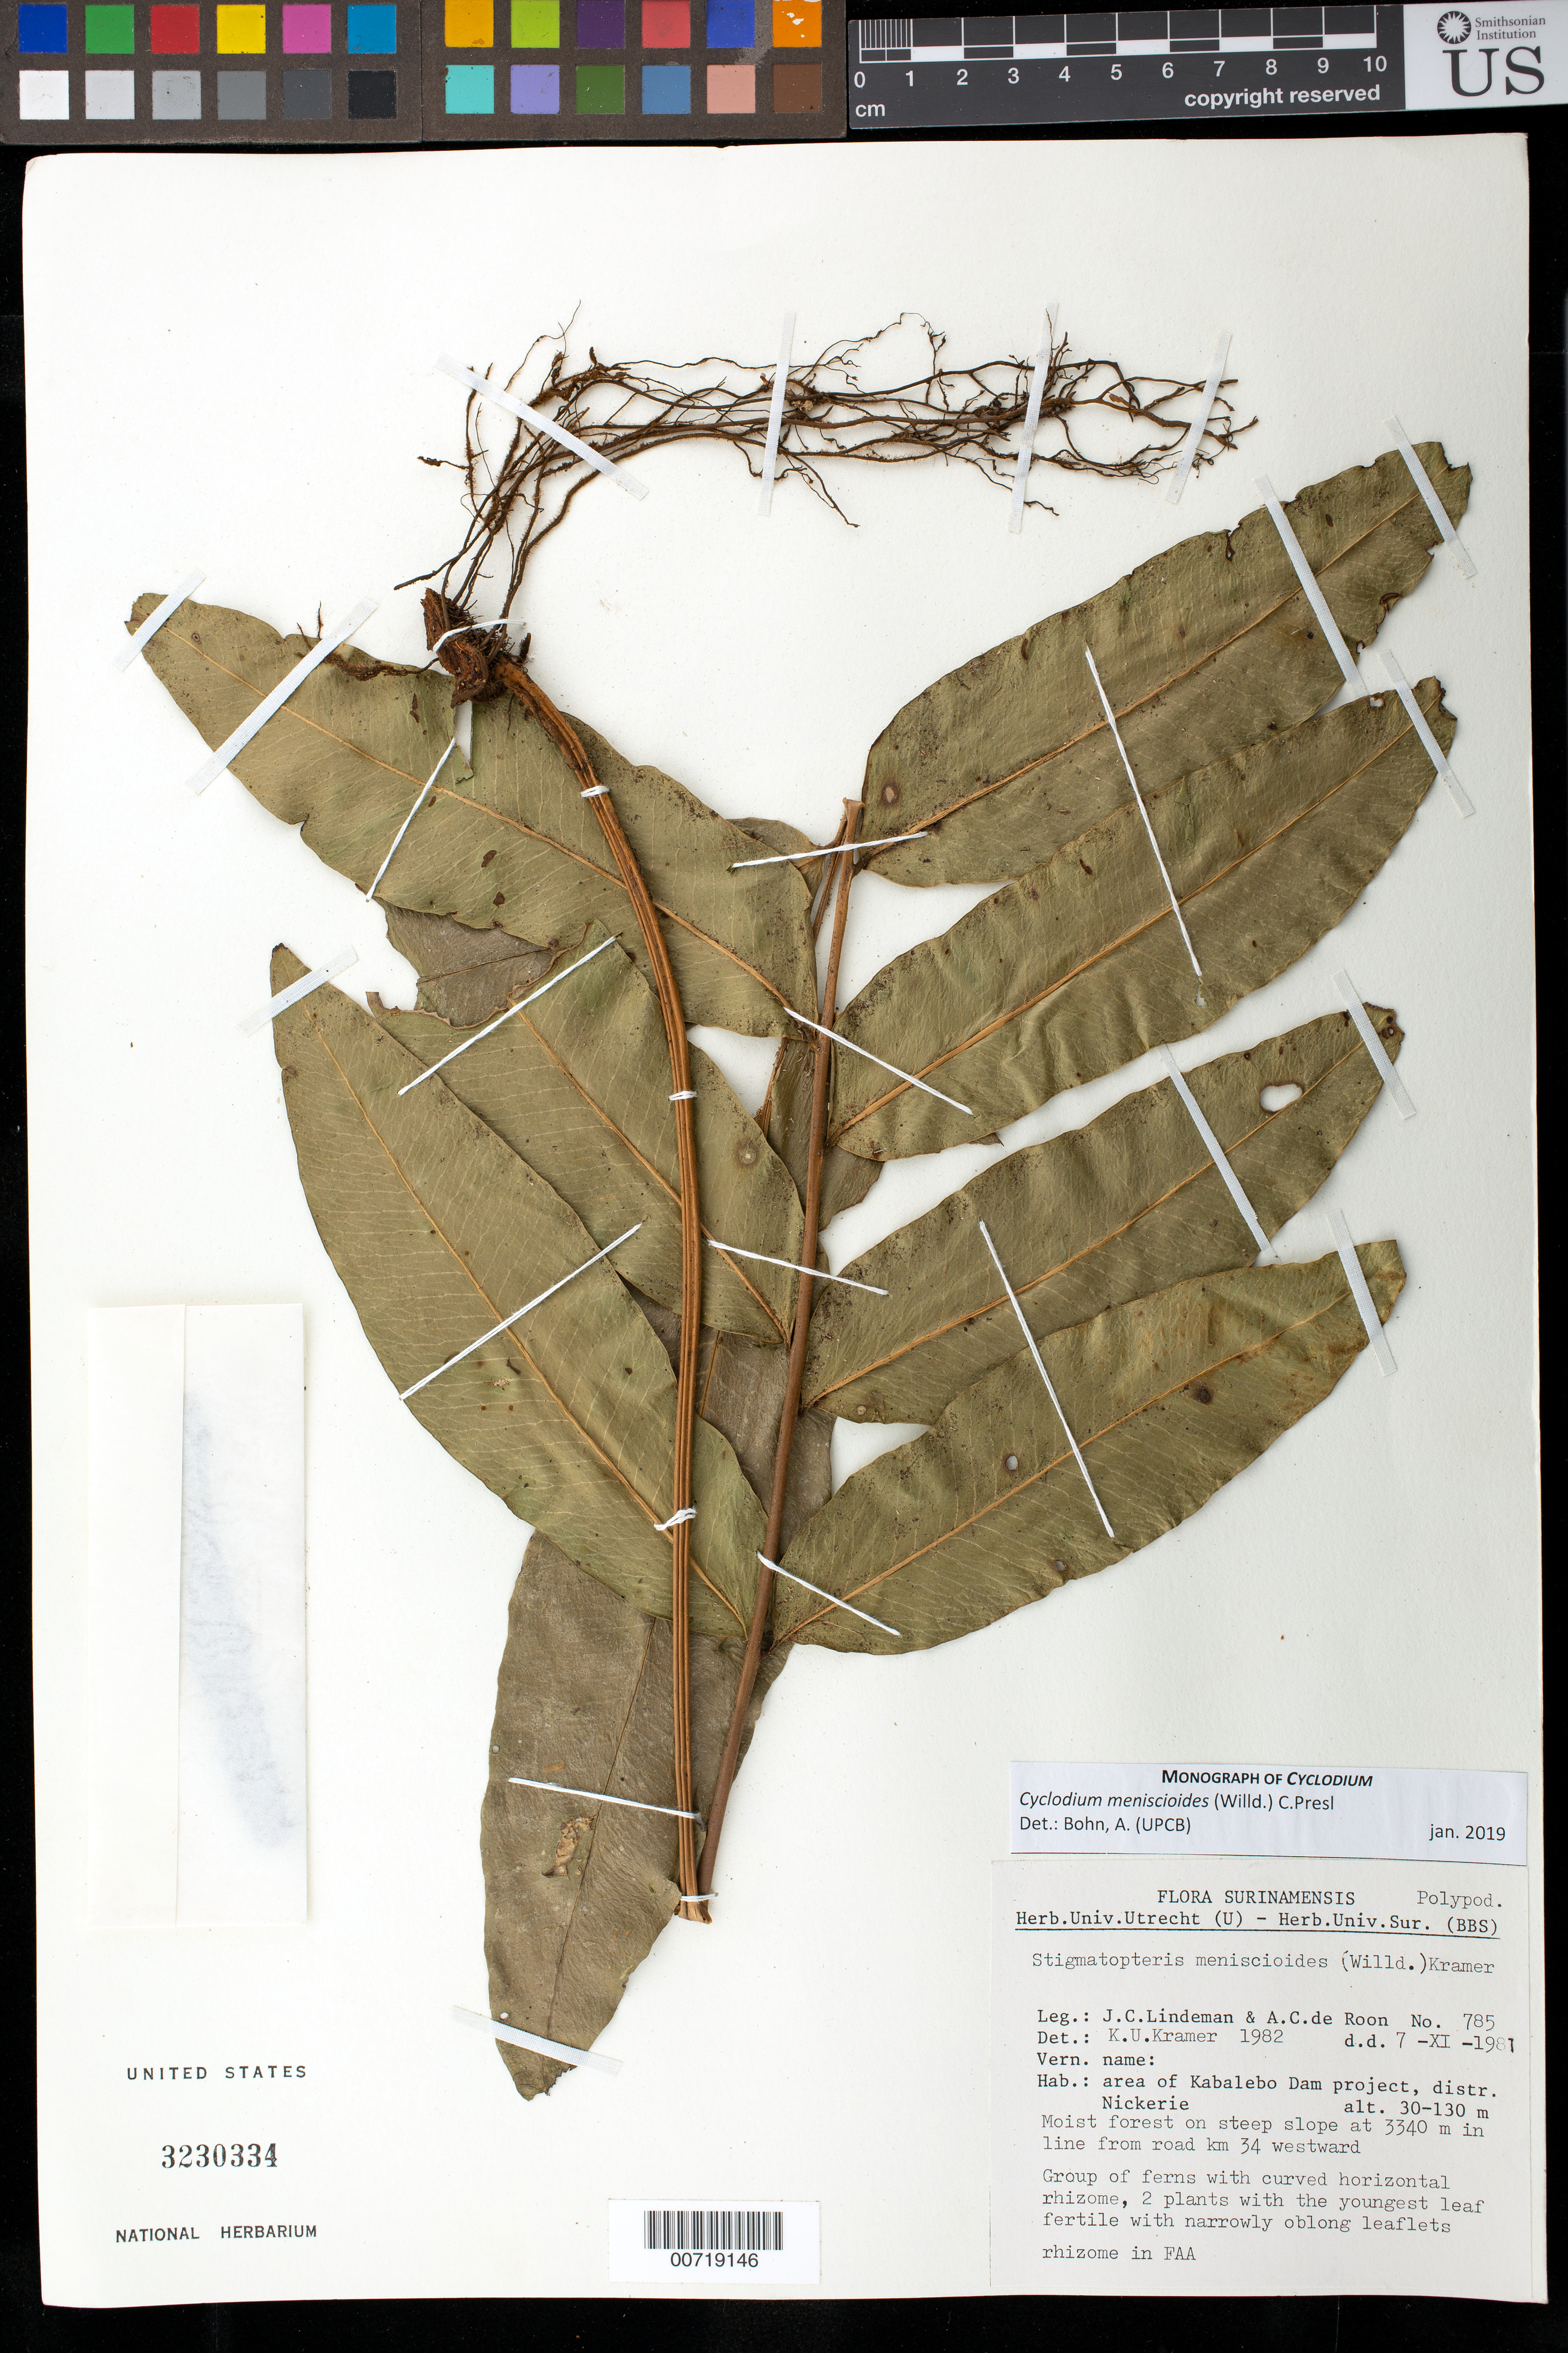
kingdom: Plantae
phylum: Tracheophyta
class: Polypodiopsida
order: Polypodiales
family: Dryopteridaceae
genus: Cyclodium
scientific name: Cyclodium meniscioides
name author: (Willd.) C. Presl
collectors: J. C. Lindeman & A. de Roon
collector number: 81 785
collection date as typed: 7-Nov-81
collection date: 1981-11-07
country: Suriname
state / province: Nickerie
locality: Kabalebo Dam project area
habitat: Moist forest on steep slope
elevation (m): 30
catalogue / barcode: US 3230334